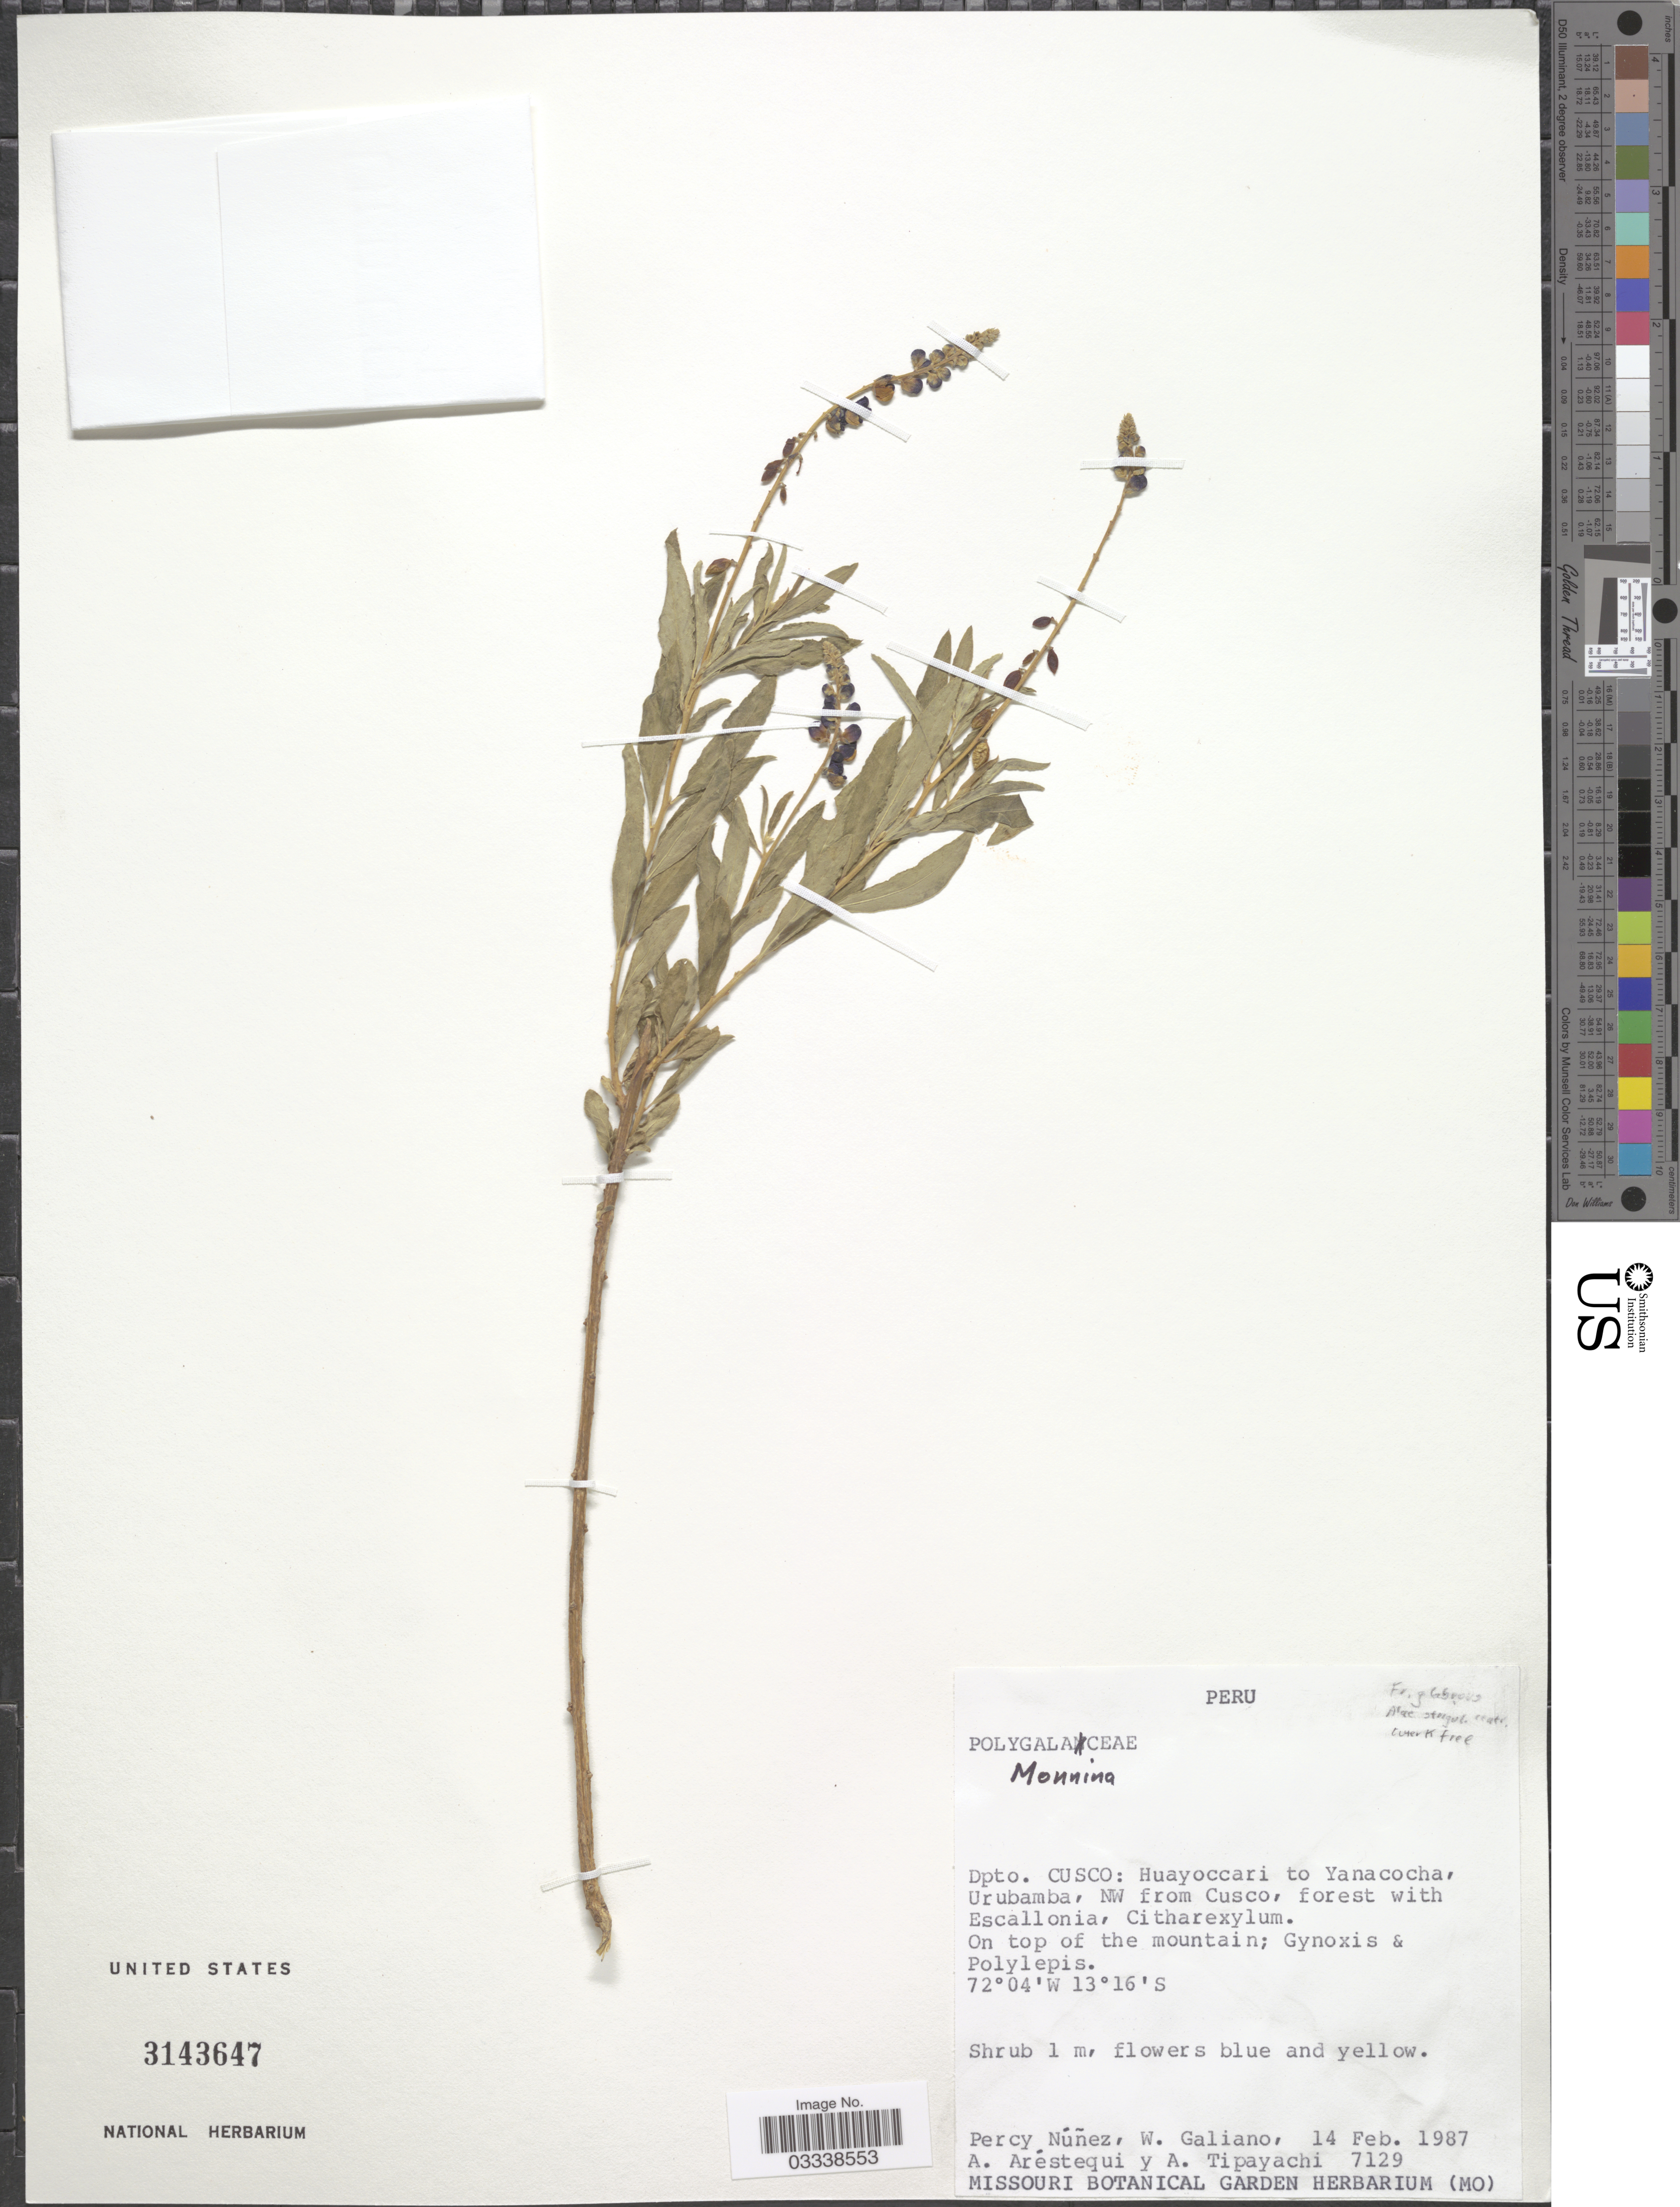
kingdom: Plantae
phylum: Tracheophyta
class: Magnoliopsida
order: Fabales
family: Polygalaceae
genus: Monnina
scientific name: Monnina sp.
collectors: P. Nuñez V., W. Galiano, A. Aréstequi & A. Tipayachi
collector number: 7129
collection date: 1987-02-14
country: Peru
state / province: Cusco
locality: Dpto. Cusco: Huayoccari to Yanacocha, Urubamba, NW from Cusco.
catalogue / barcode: US 3143647